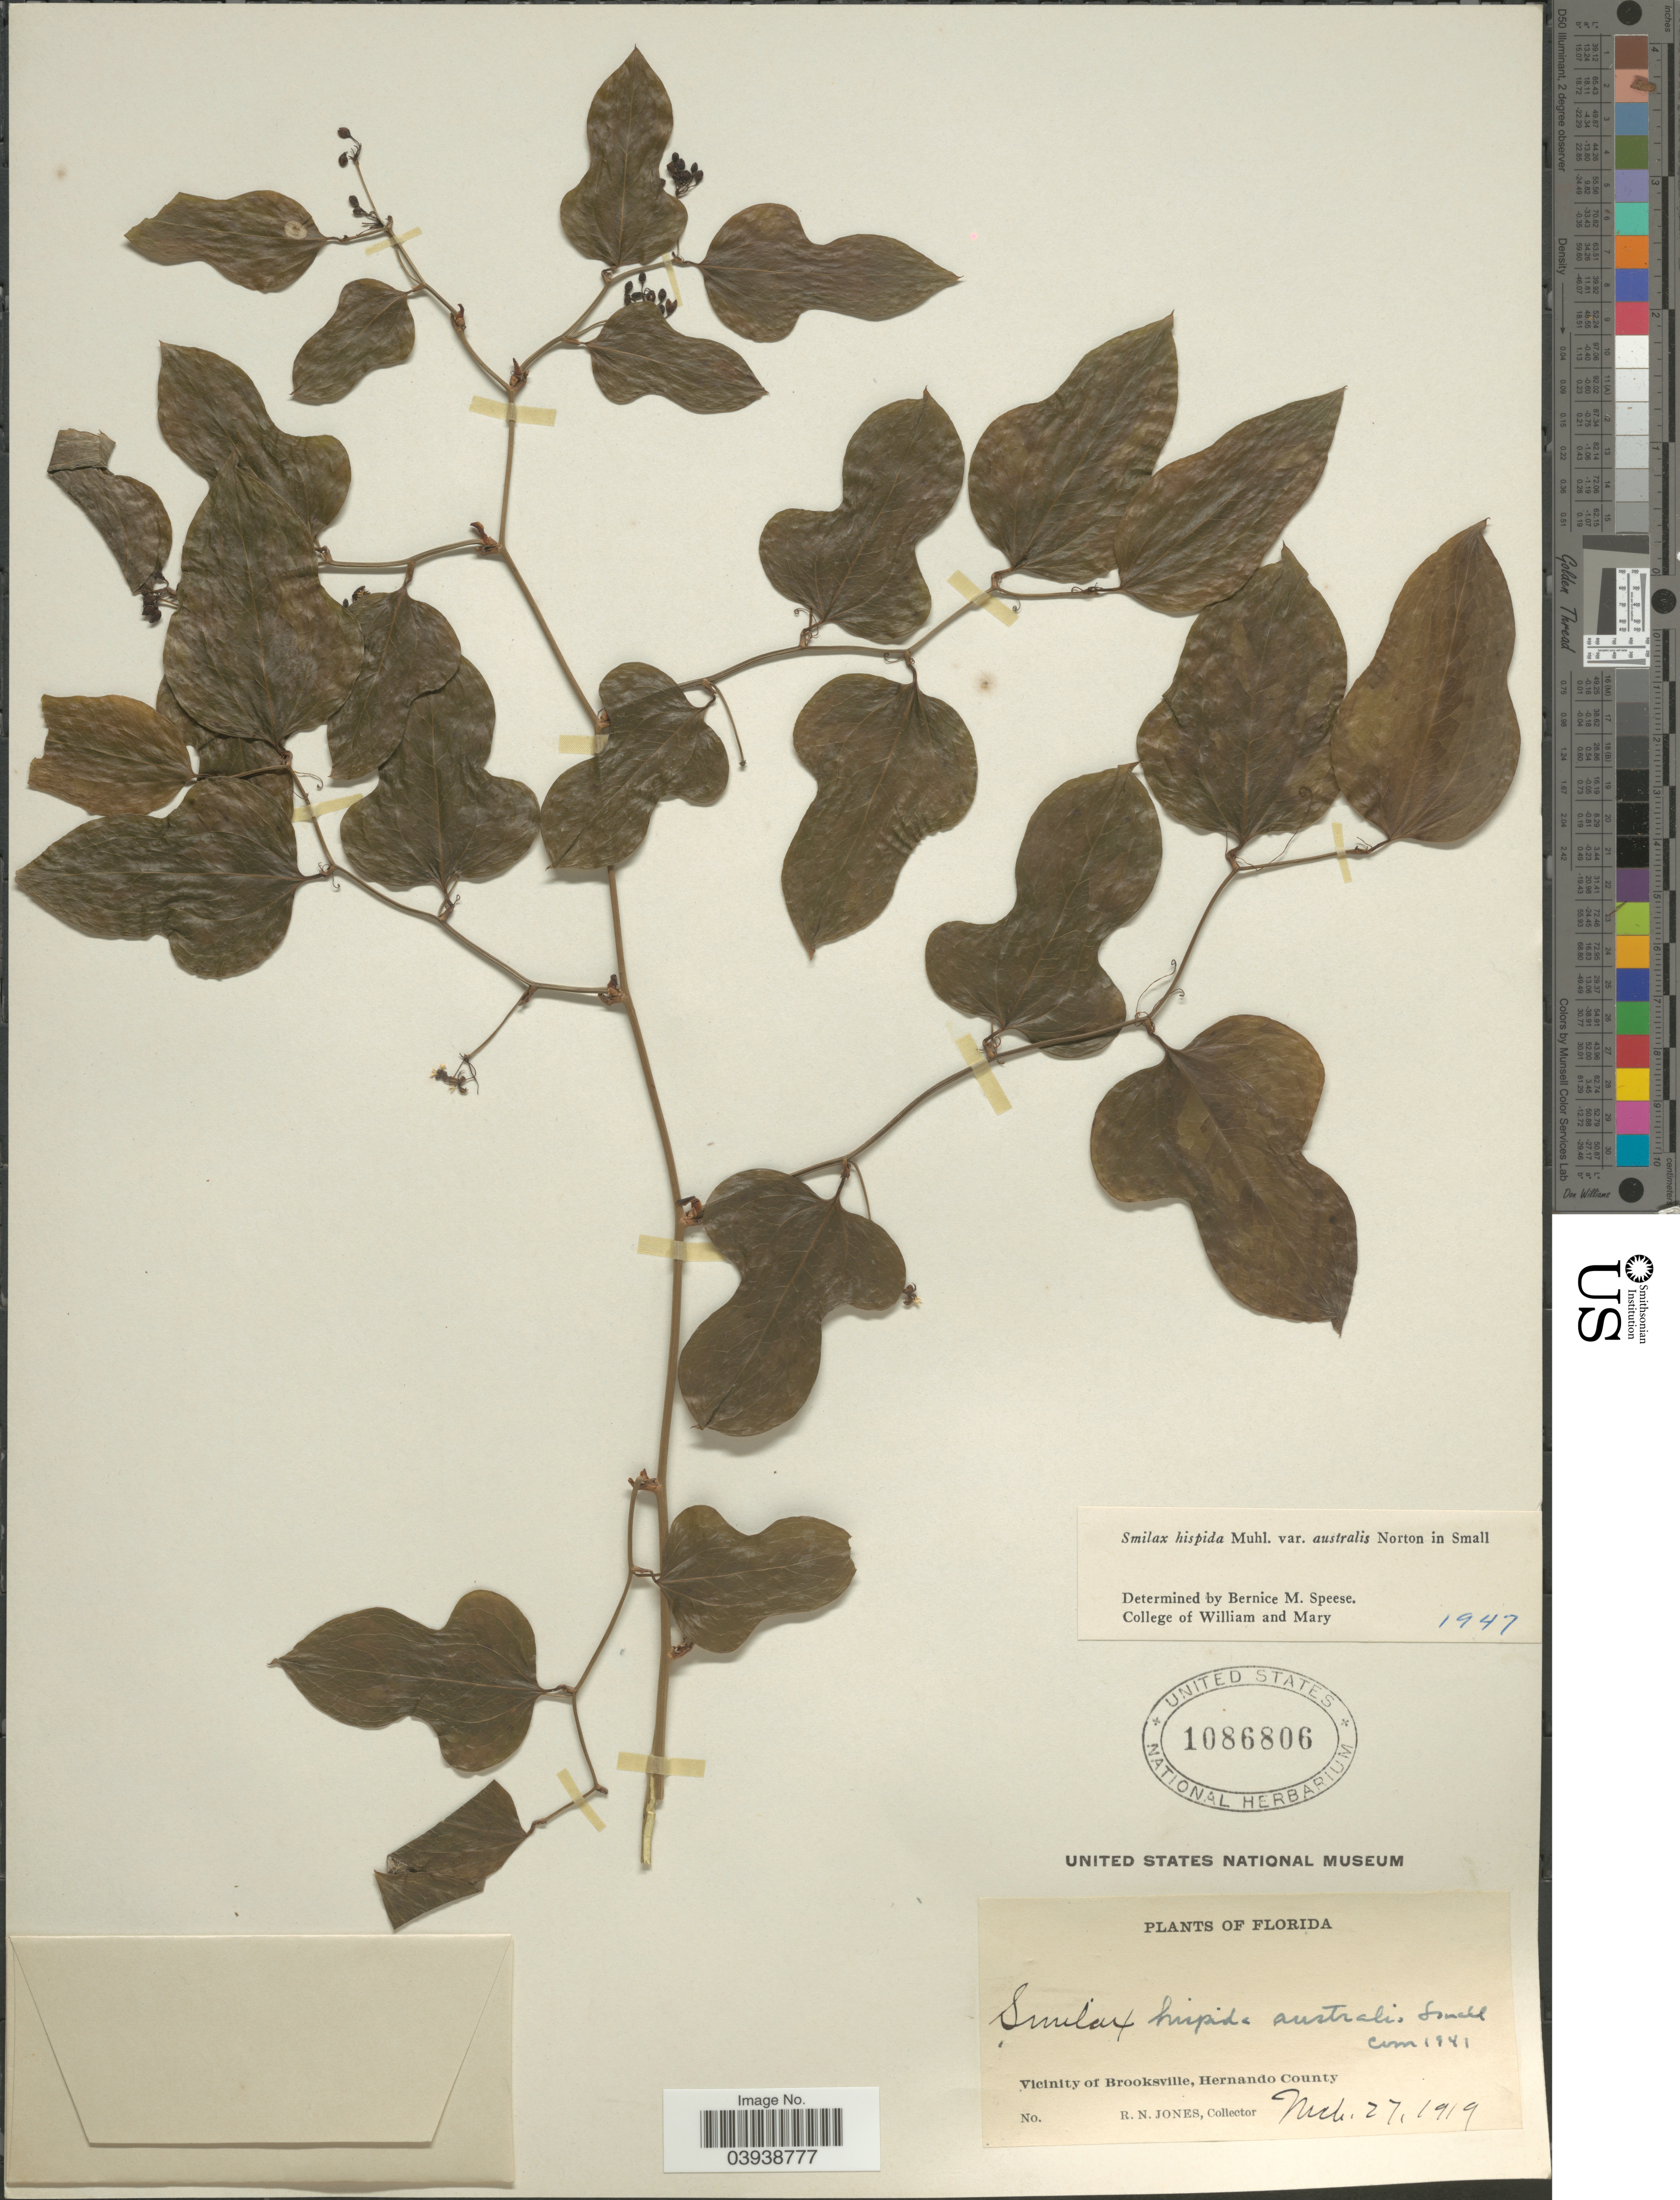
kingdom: Plantae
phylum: Tracheophyta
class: Liliopsida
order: Liliales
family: Smilacaceae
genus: Smilax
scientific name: Smilax hispida var. australis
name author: Small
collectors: R. N. Jones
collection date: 1919-03-27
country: United States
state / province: Florida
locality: Vicinity of Brooksville, Hernando County.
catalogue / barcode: US 1086806